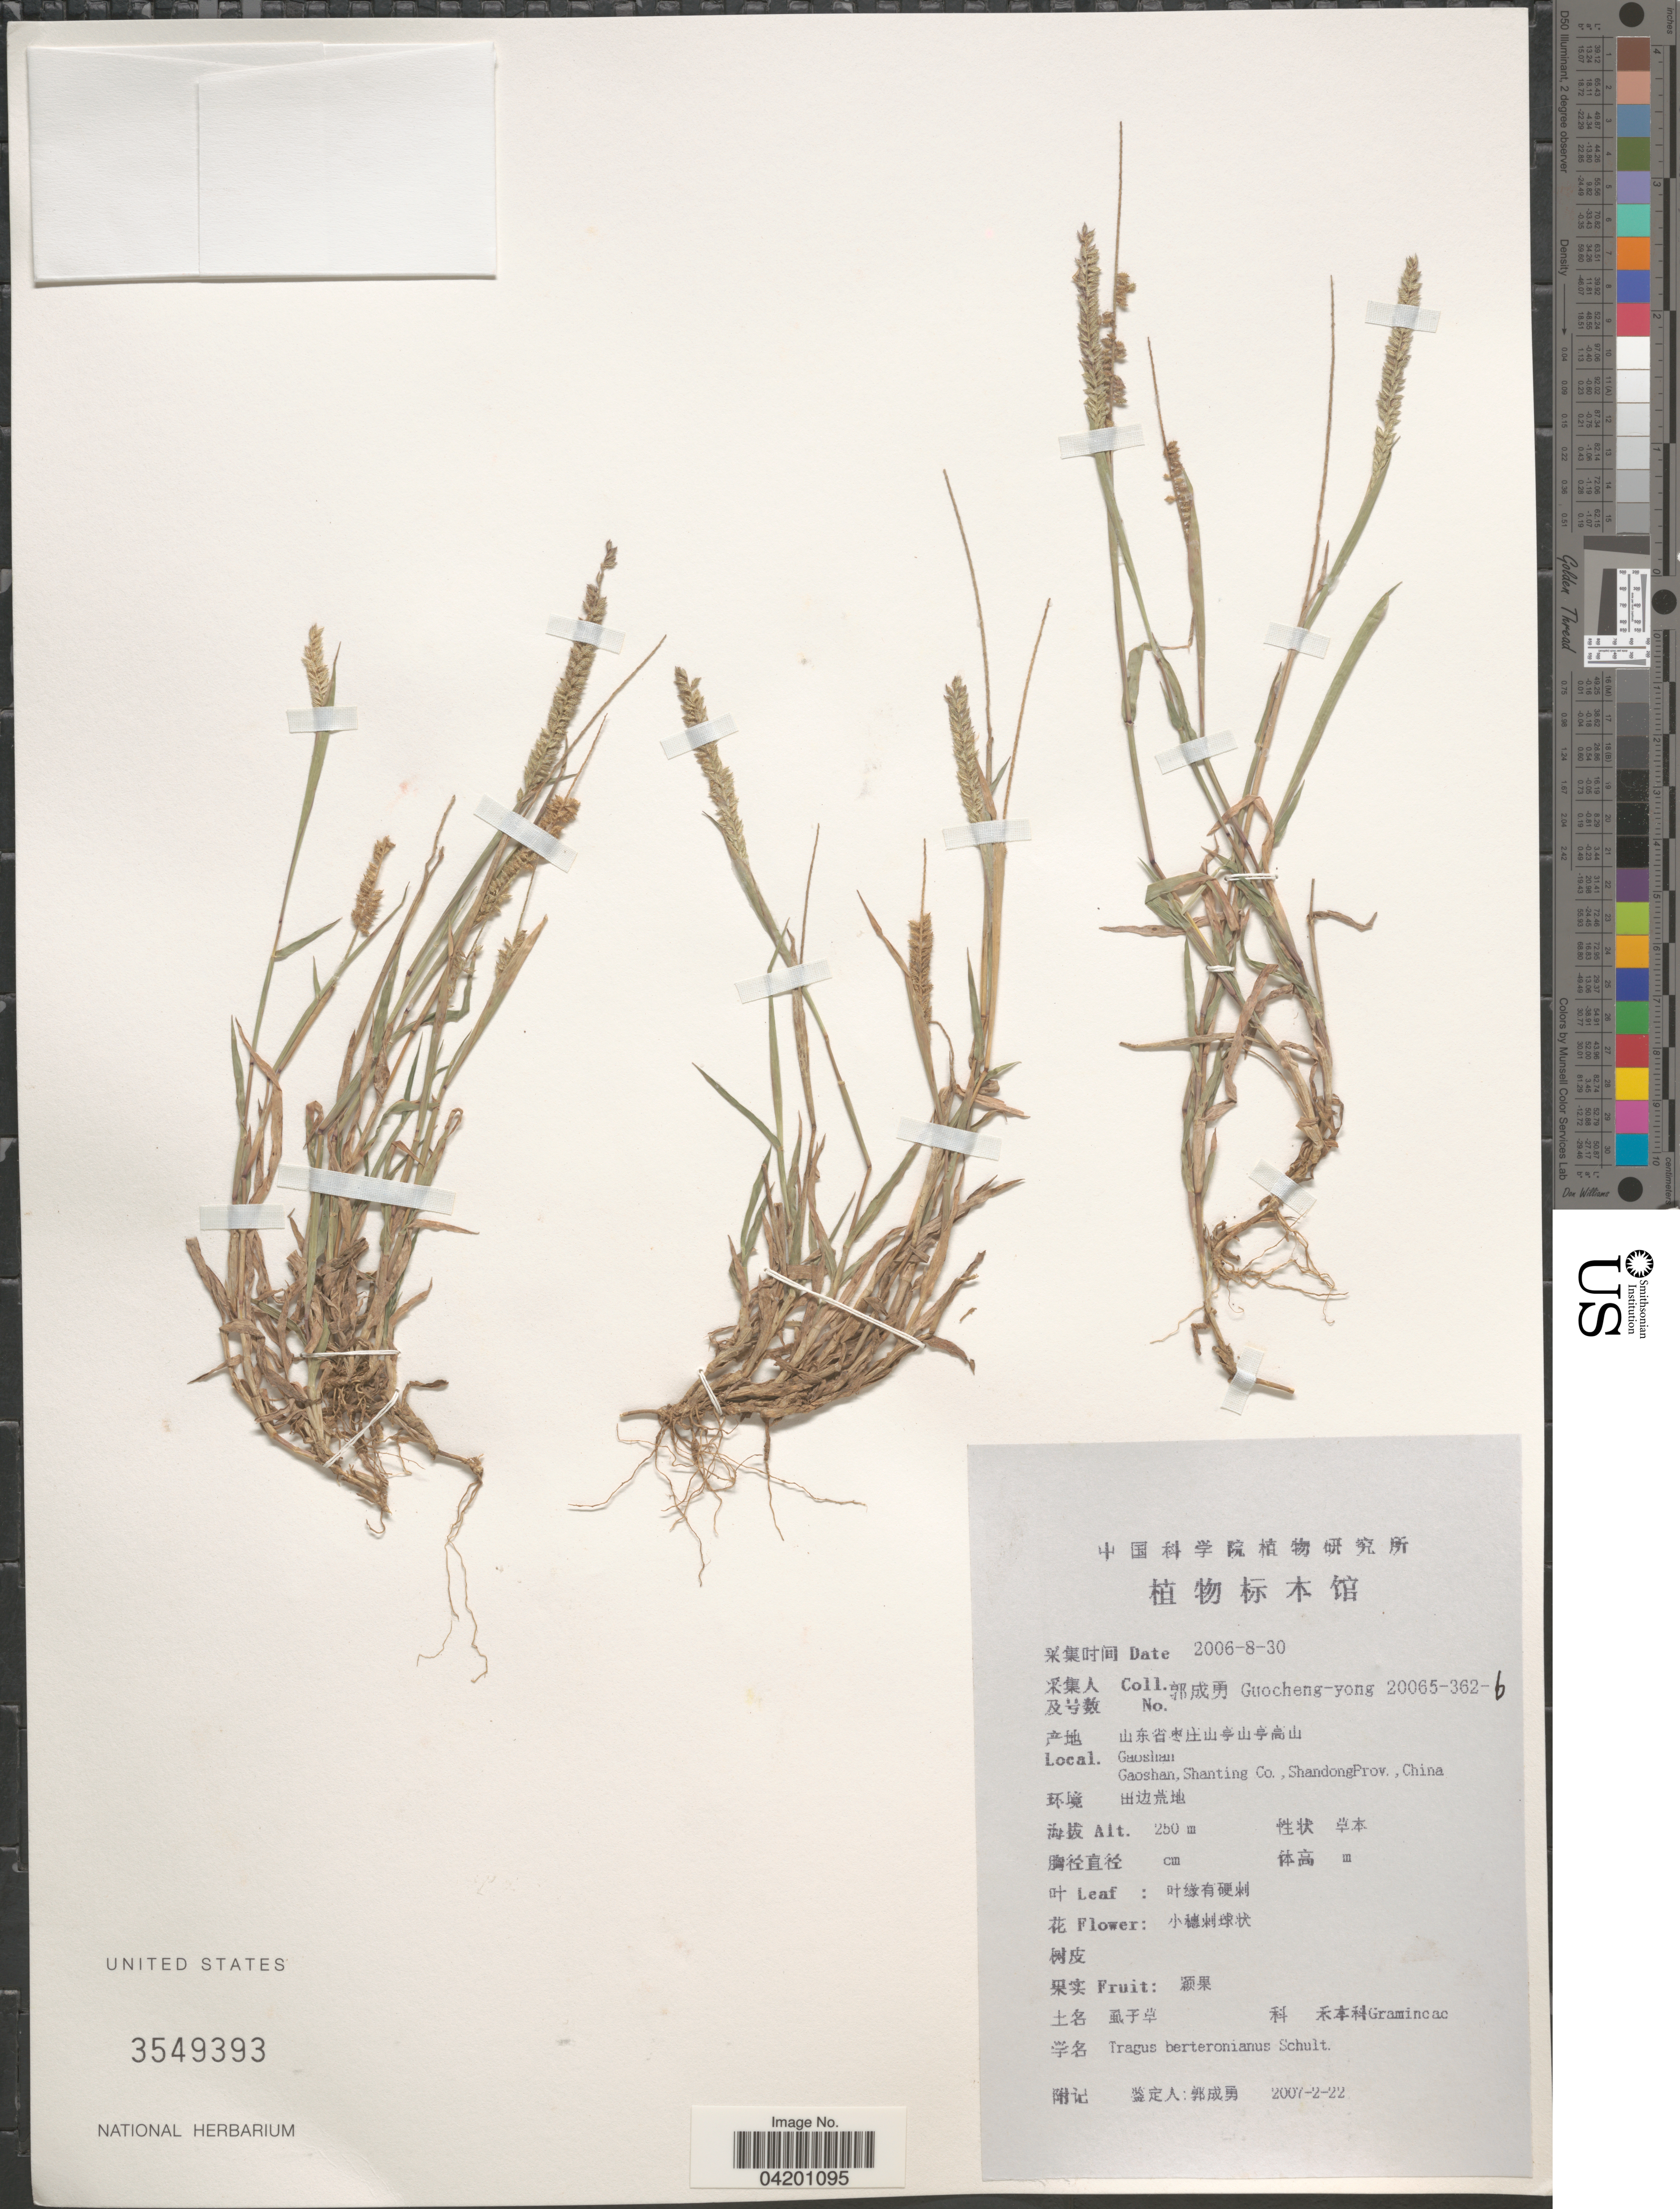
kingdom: Plantae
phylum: Tracheophyta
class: Liliopsida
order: Poales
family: Poaceae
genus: Tragus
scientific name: Tragus berteronianus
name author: Schult.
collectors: Guo cheng-yong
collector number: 20065-362-6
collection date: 2006-08-30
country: China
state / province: Shandong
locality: Gaoshan. Gaoshan, Shanting Co.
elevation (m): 250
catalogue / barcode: US 3549393